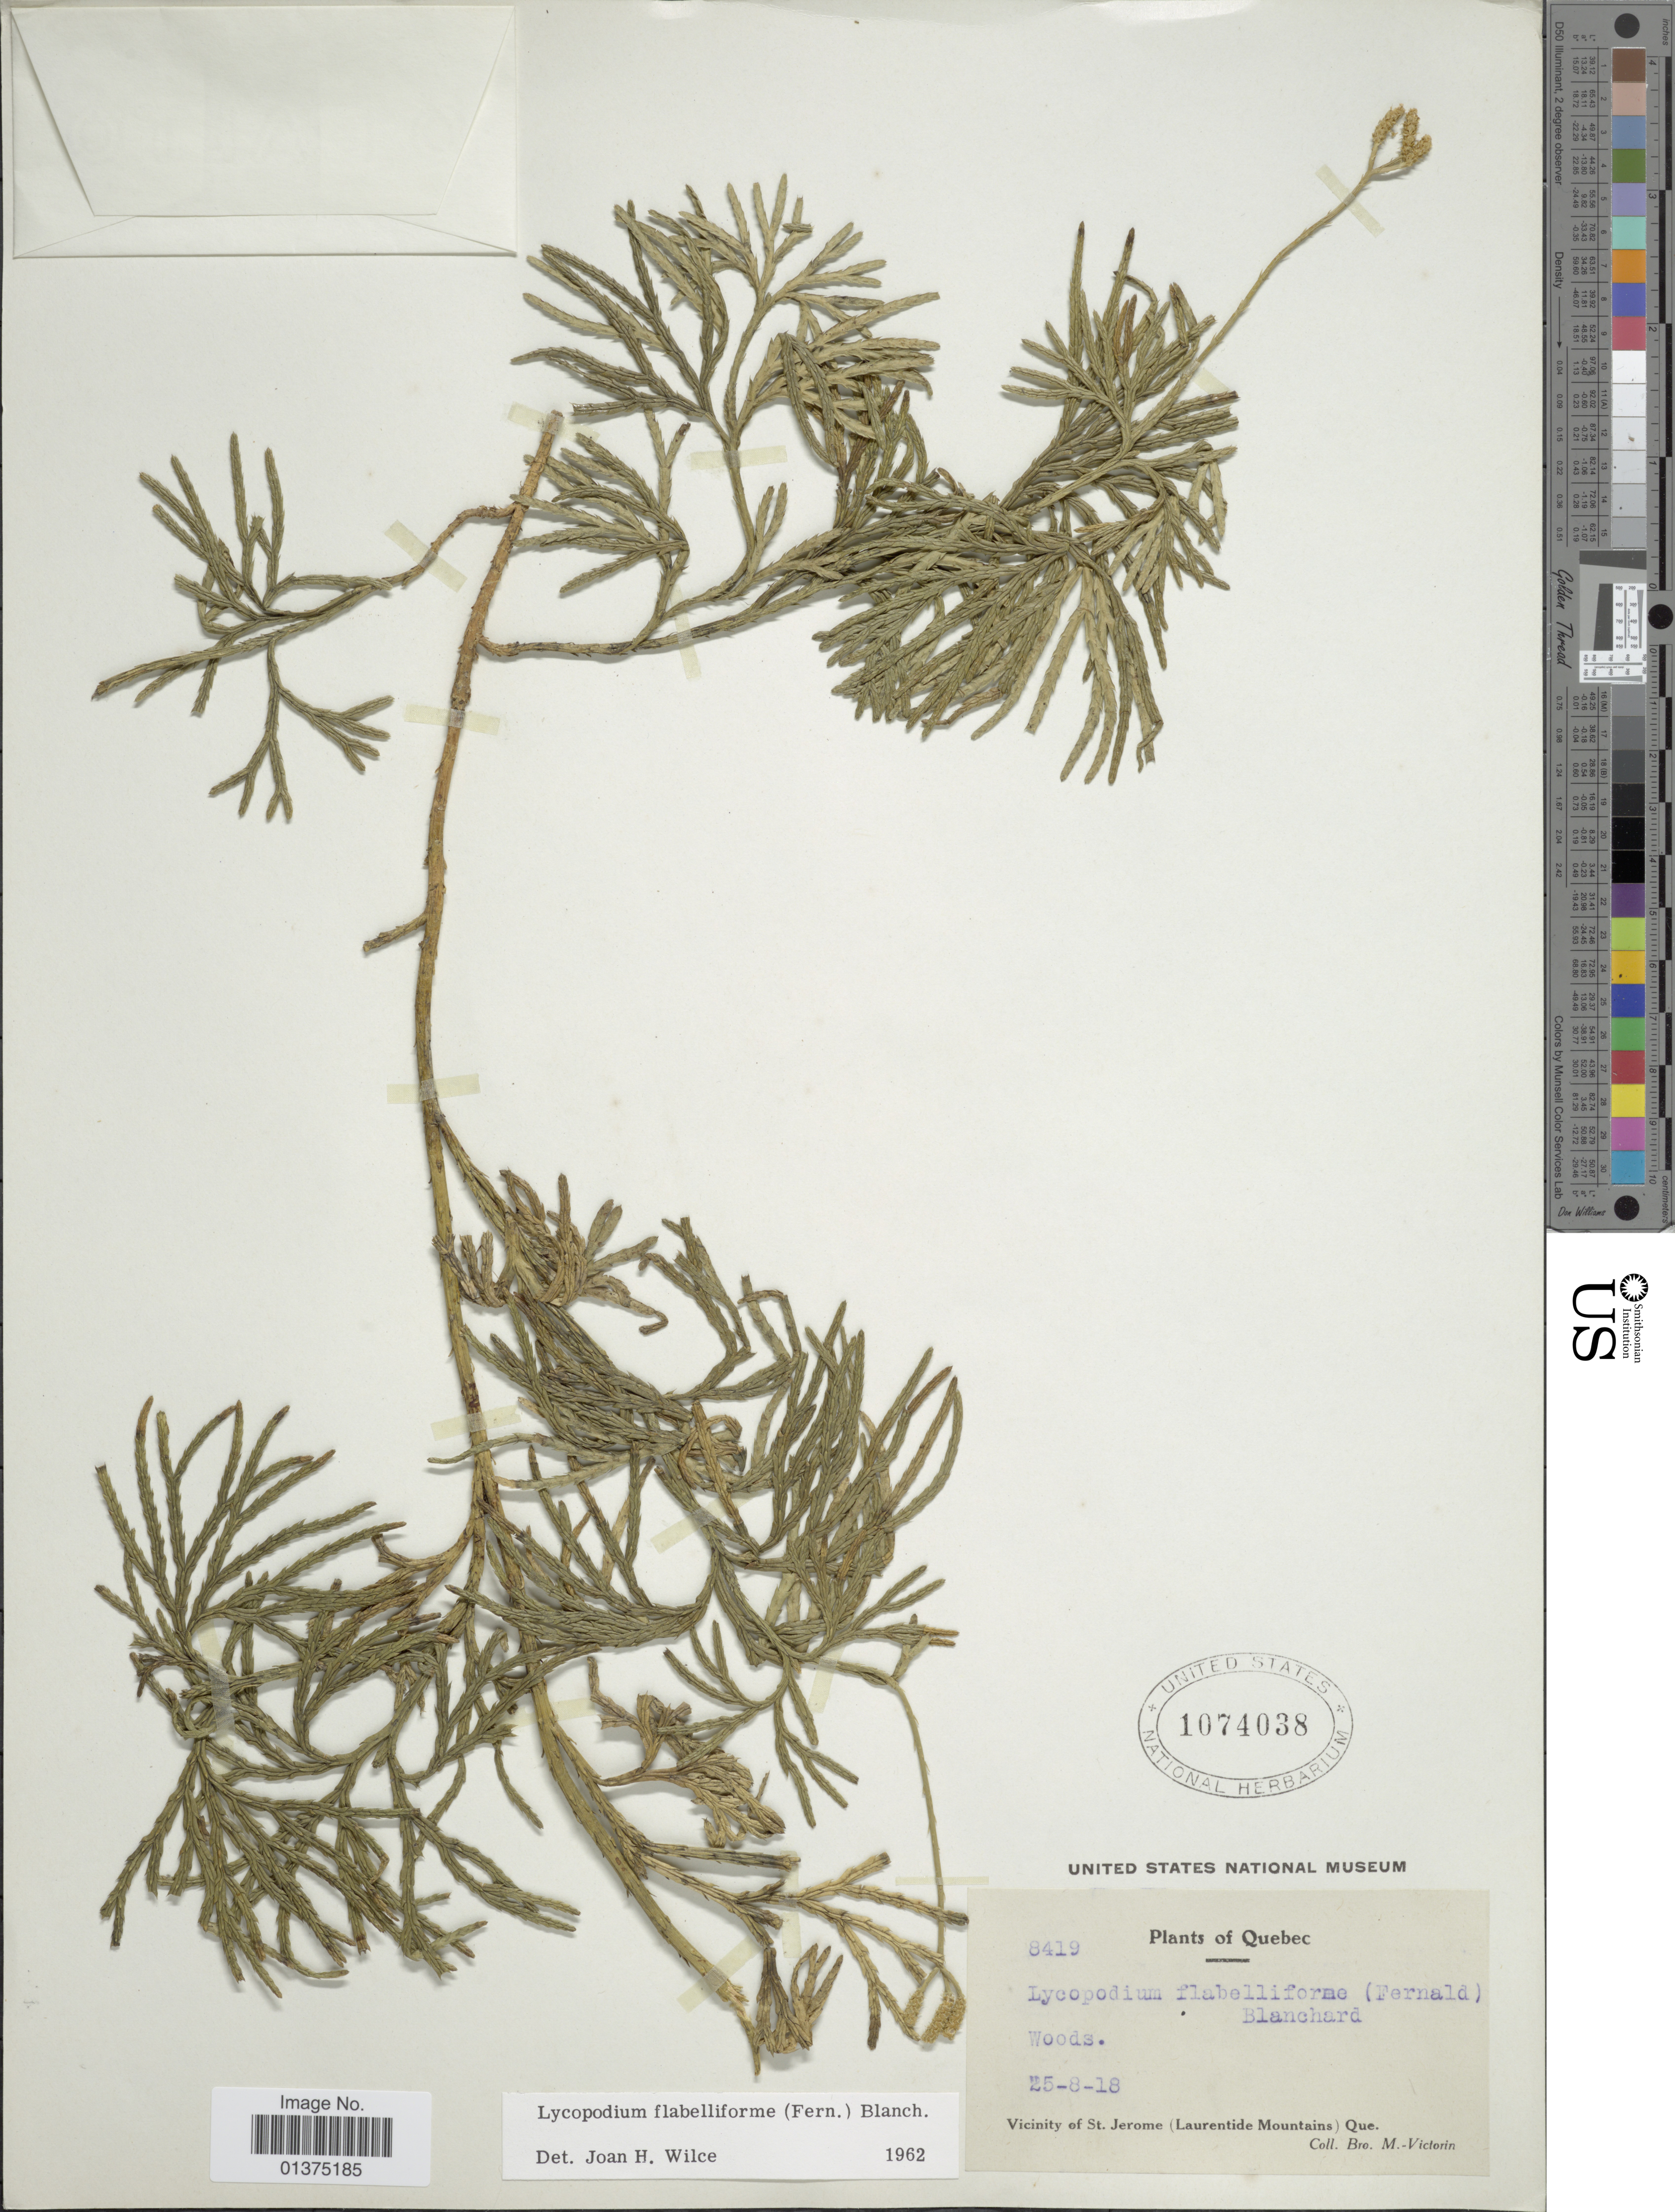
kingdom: Plantae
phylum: Tracheophyta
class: Lycopodiopsida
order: Lycopodiales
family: Lycopodiaceae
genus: Diphasiastrum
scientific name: Diphasiastrum digitatum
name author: (Dill. ex A. Braun) Holub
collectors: B. Victorin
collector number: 8419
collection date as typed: Transcribed d/m/y: 25/8/18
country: Canada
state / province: Quebec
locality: Vicinity of St. Jerome (Laurentide Mountains)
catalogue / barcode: US 1074038